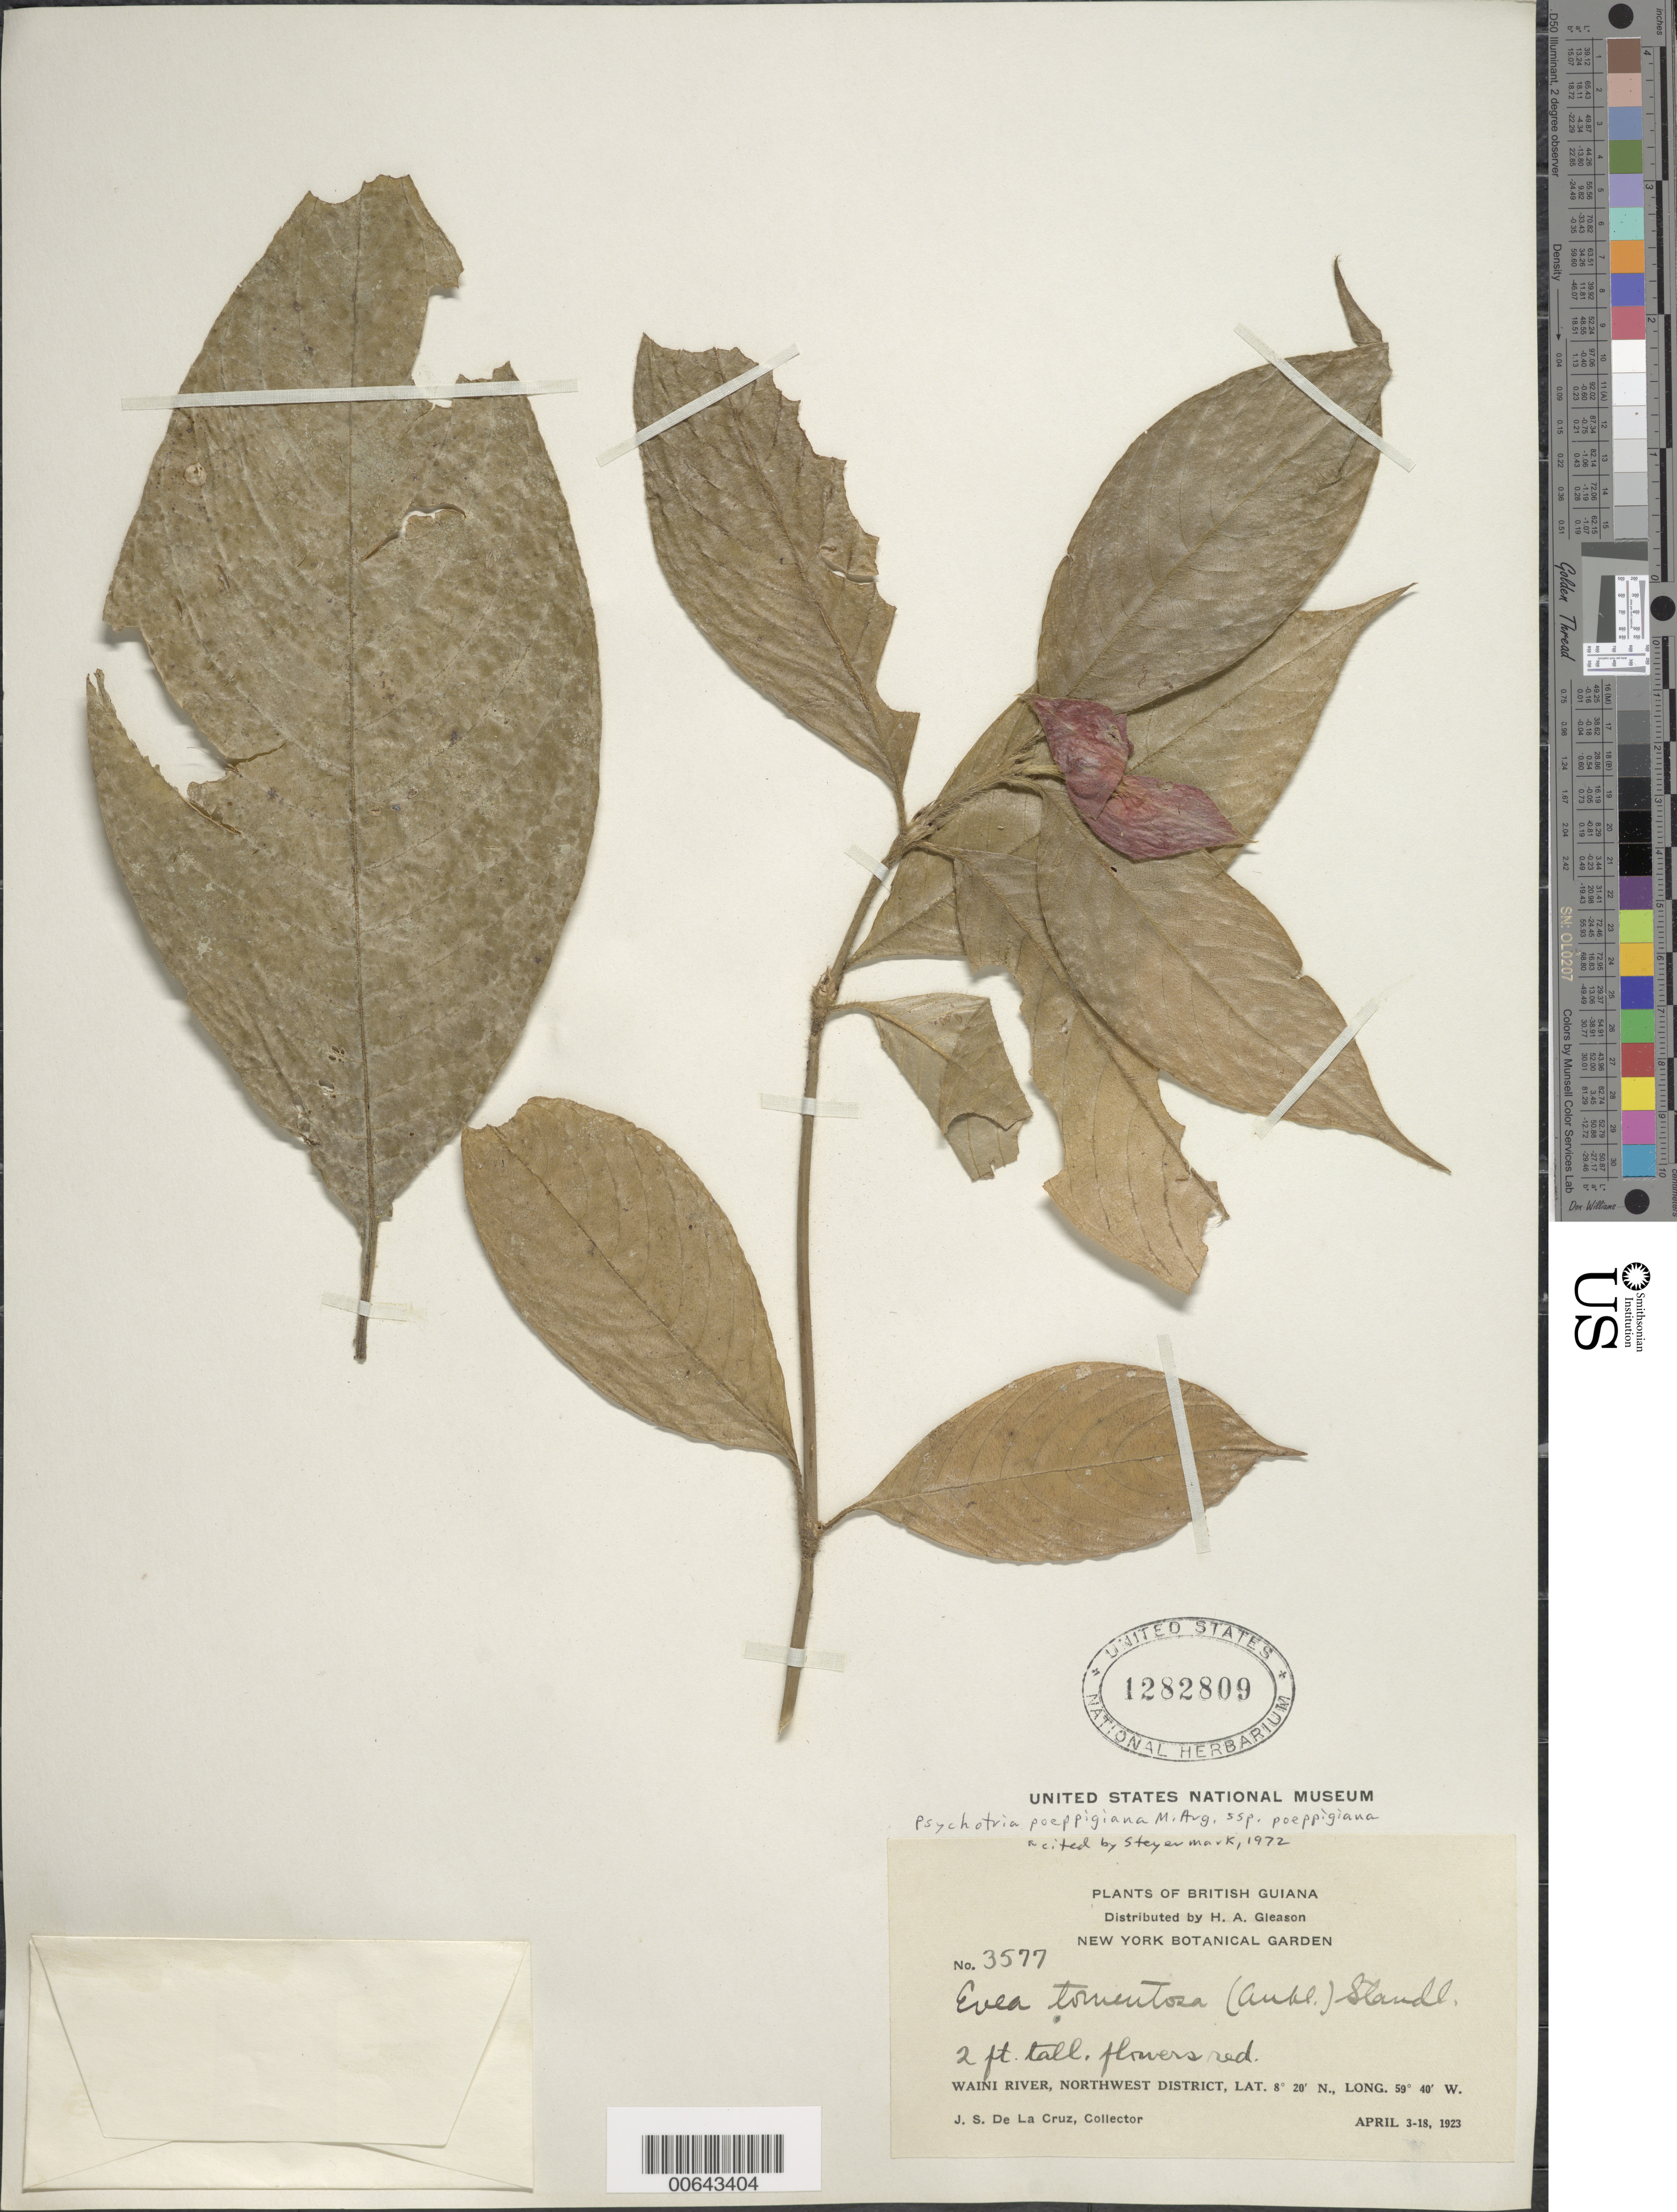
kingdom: Plantae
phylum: Tracheophyta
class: Magnoliopsida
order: Gentianales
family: Rubiaceae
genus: Palicourea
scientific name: Palicourea tomentosa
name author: (Aubl.) Borhidi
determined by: Kirkbride, J. H., Jr.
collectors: J. S. de la Cruz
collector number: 3577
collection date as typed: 3-Apr-23 to 18-Apr-23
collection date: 1923-04-03/1923-04-18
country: Guyana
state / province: Barima-Waini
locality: Waini R., NW District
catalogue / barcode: US 1282809